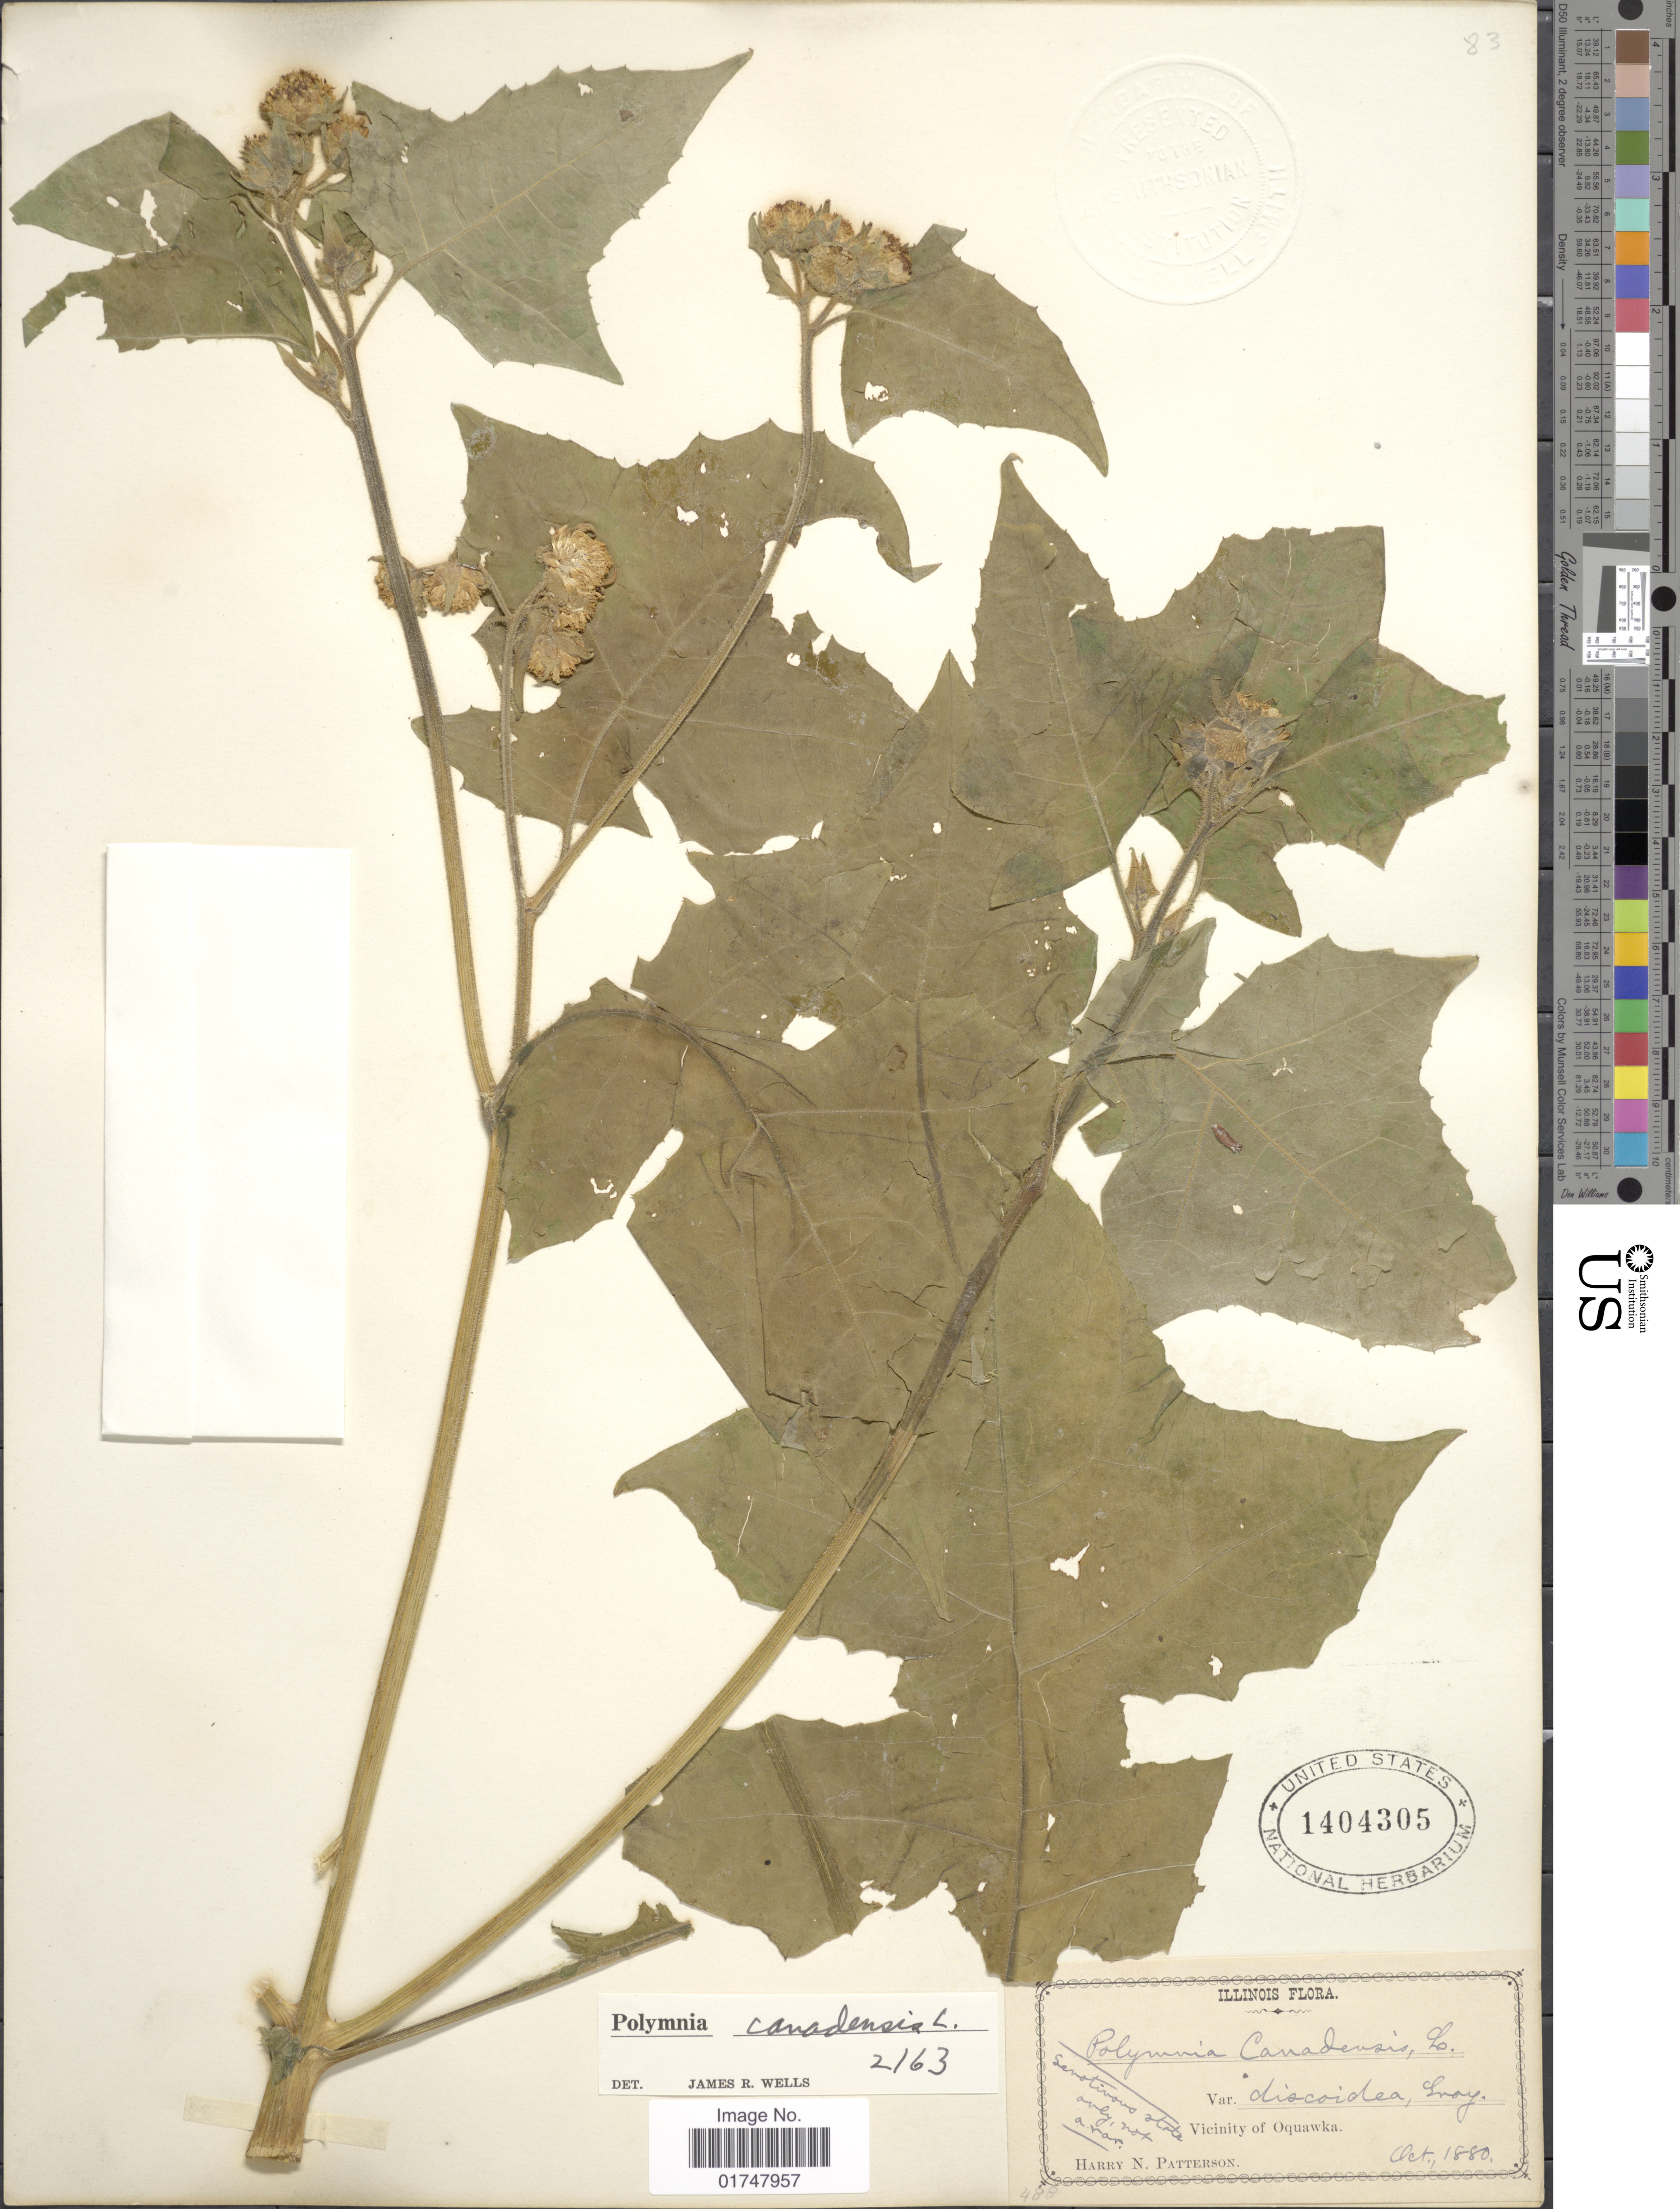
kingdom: Plantae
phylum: Tracheophyta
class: Magnoliopsida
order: Asterales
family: Asteraceae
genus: Polymnia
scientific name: Polymnia canadensis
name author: L.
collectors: H. N. Patterson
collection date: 1880-10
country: United States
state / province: Illinois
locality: Vicinity of Oquawka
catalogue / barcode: US 1404305